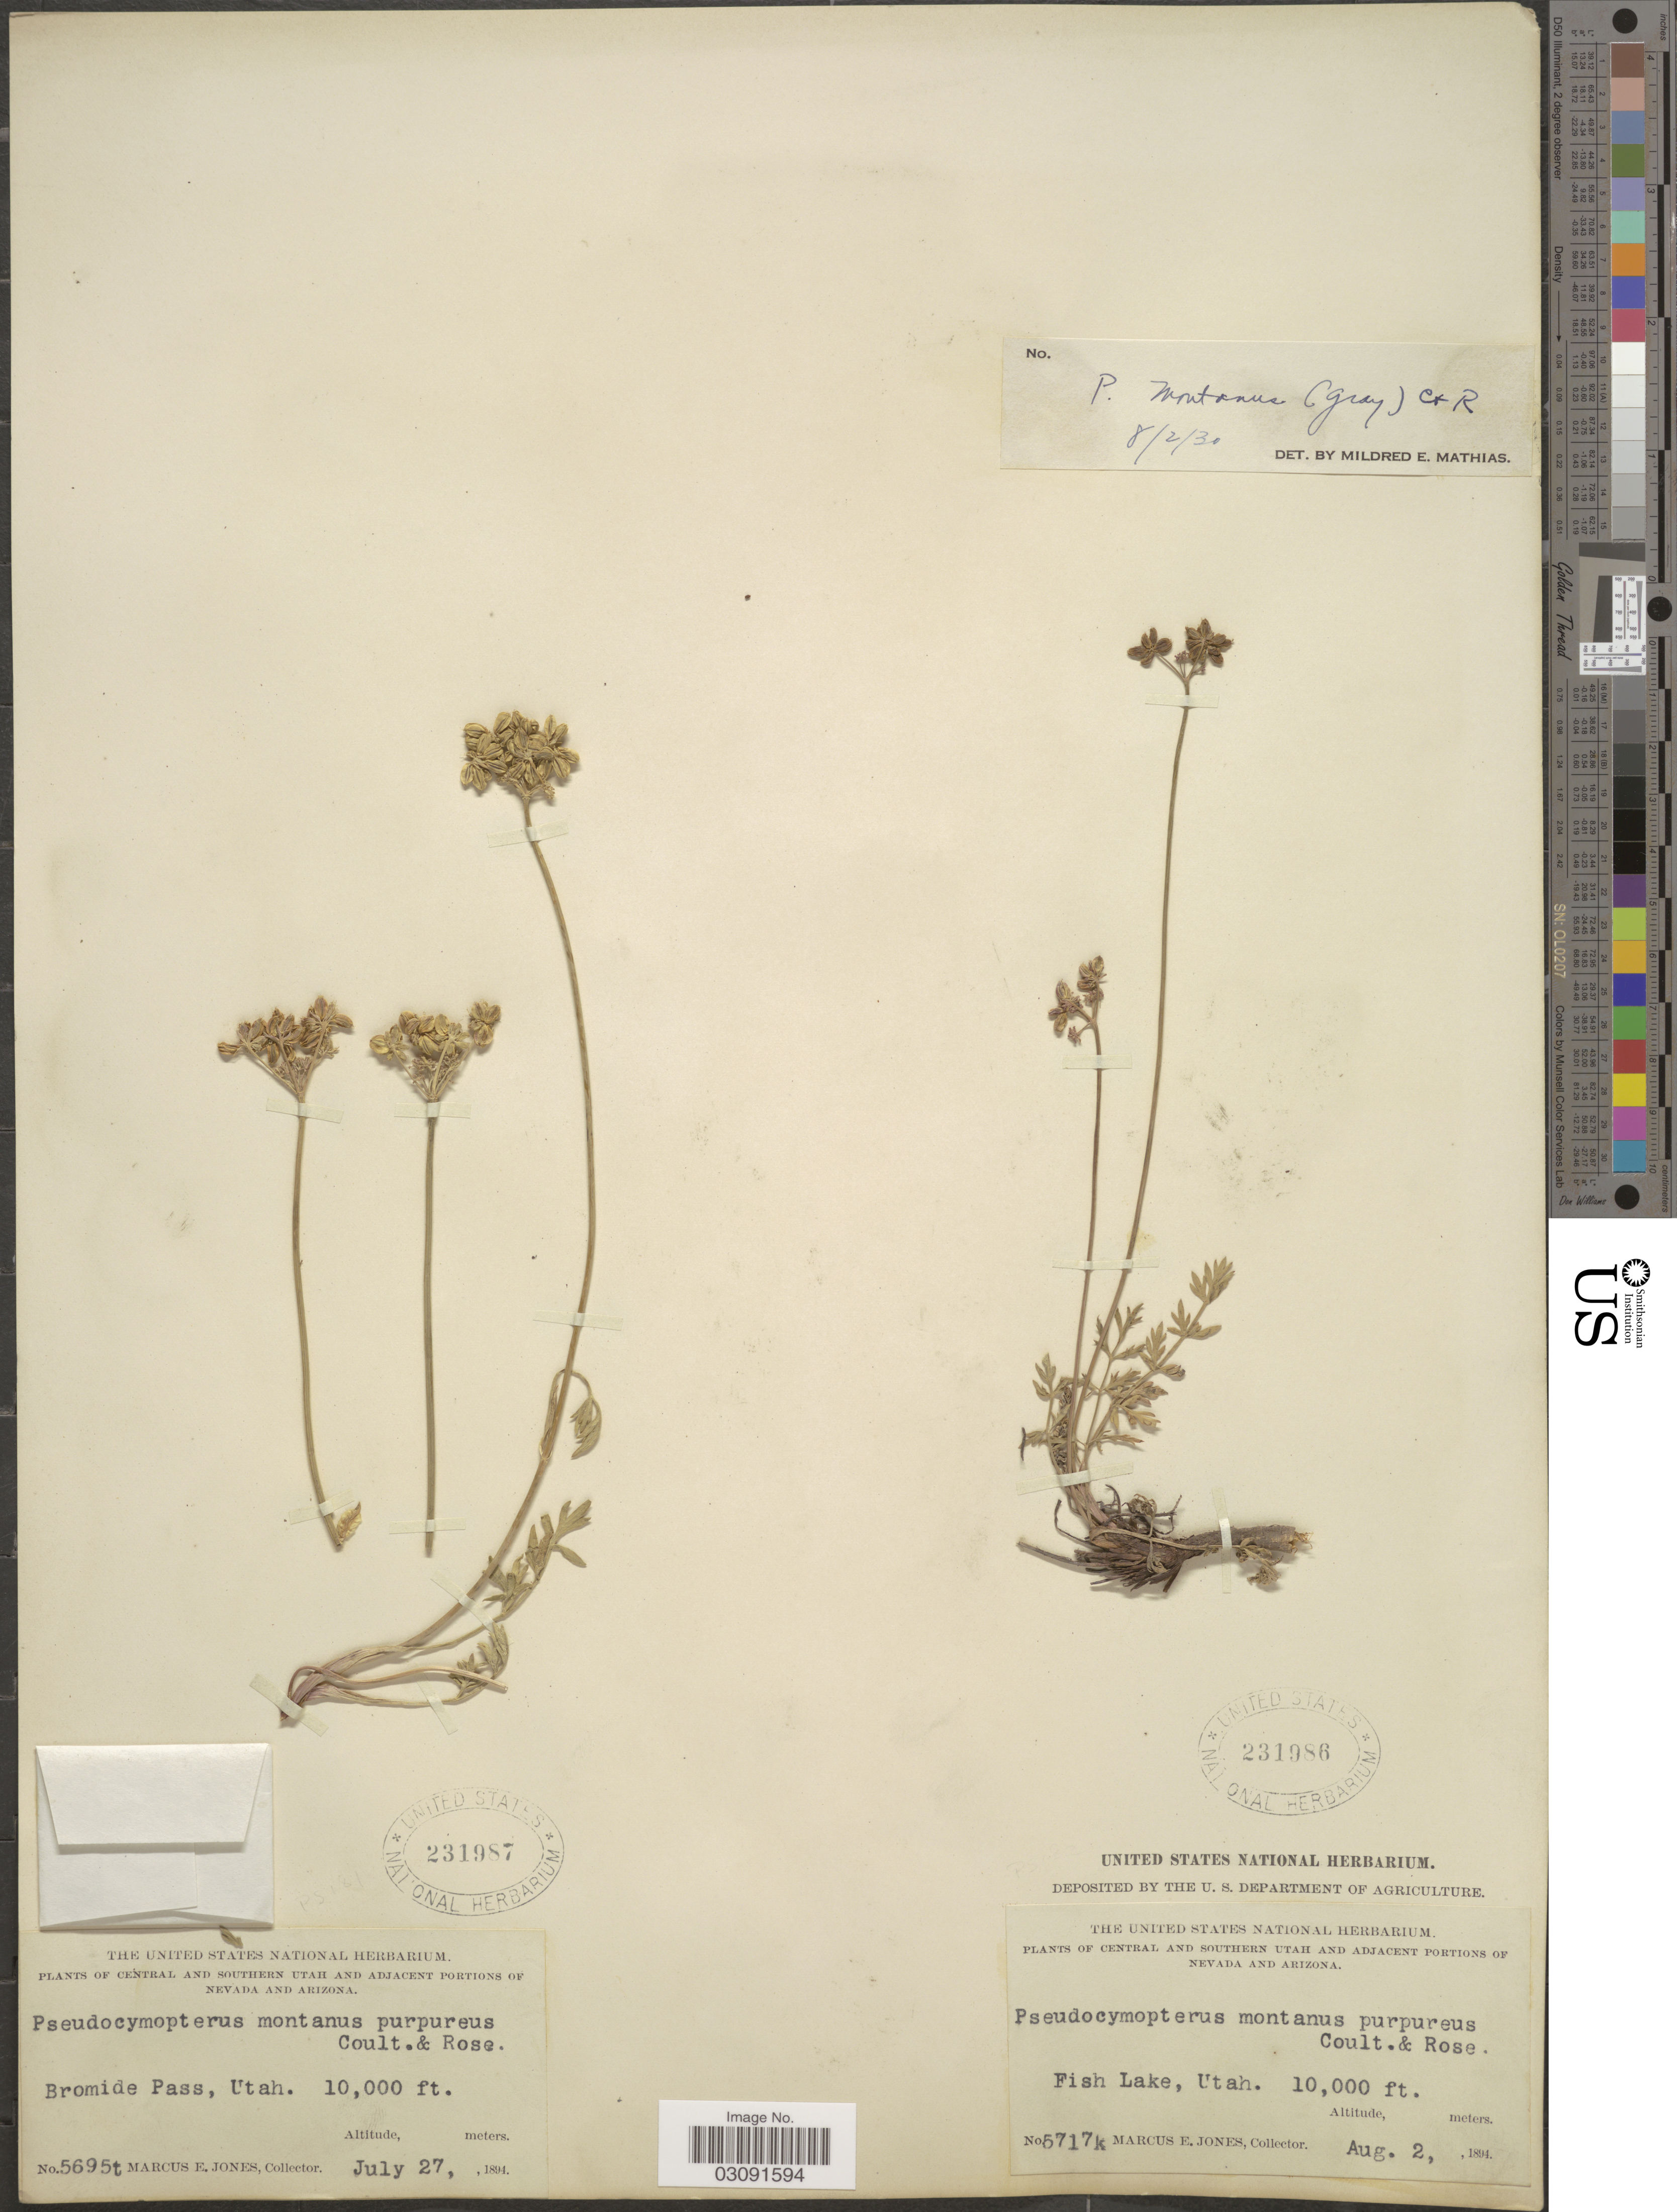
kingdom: Plantae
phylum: Tracheophyta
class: Magnoliopsida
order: Apiales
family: Apiaceae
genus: Pseudocymopterus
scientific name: Pseudocymopterus montanus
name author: (A. Gray) J.M. Coult. & Rose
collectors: M. E. Jones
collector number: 5717k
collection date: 1894-08-02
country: United States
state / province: Utah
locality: Central and Southern Utah, Fish Lake.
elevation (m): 3048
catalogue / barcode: US 231986-2